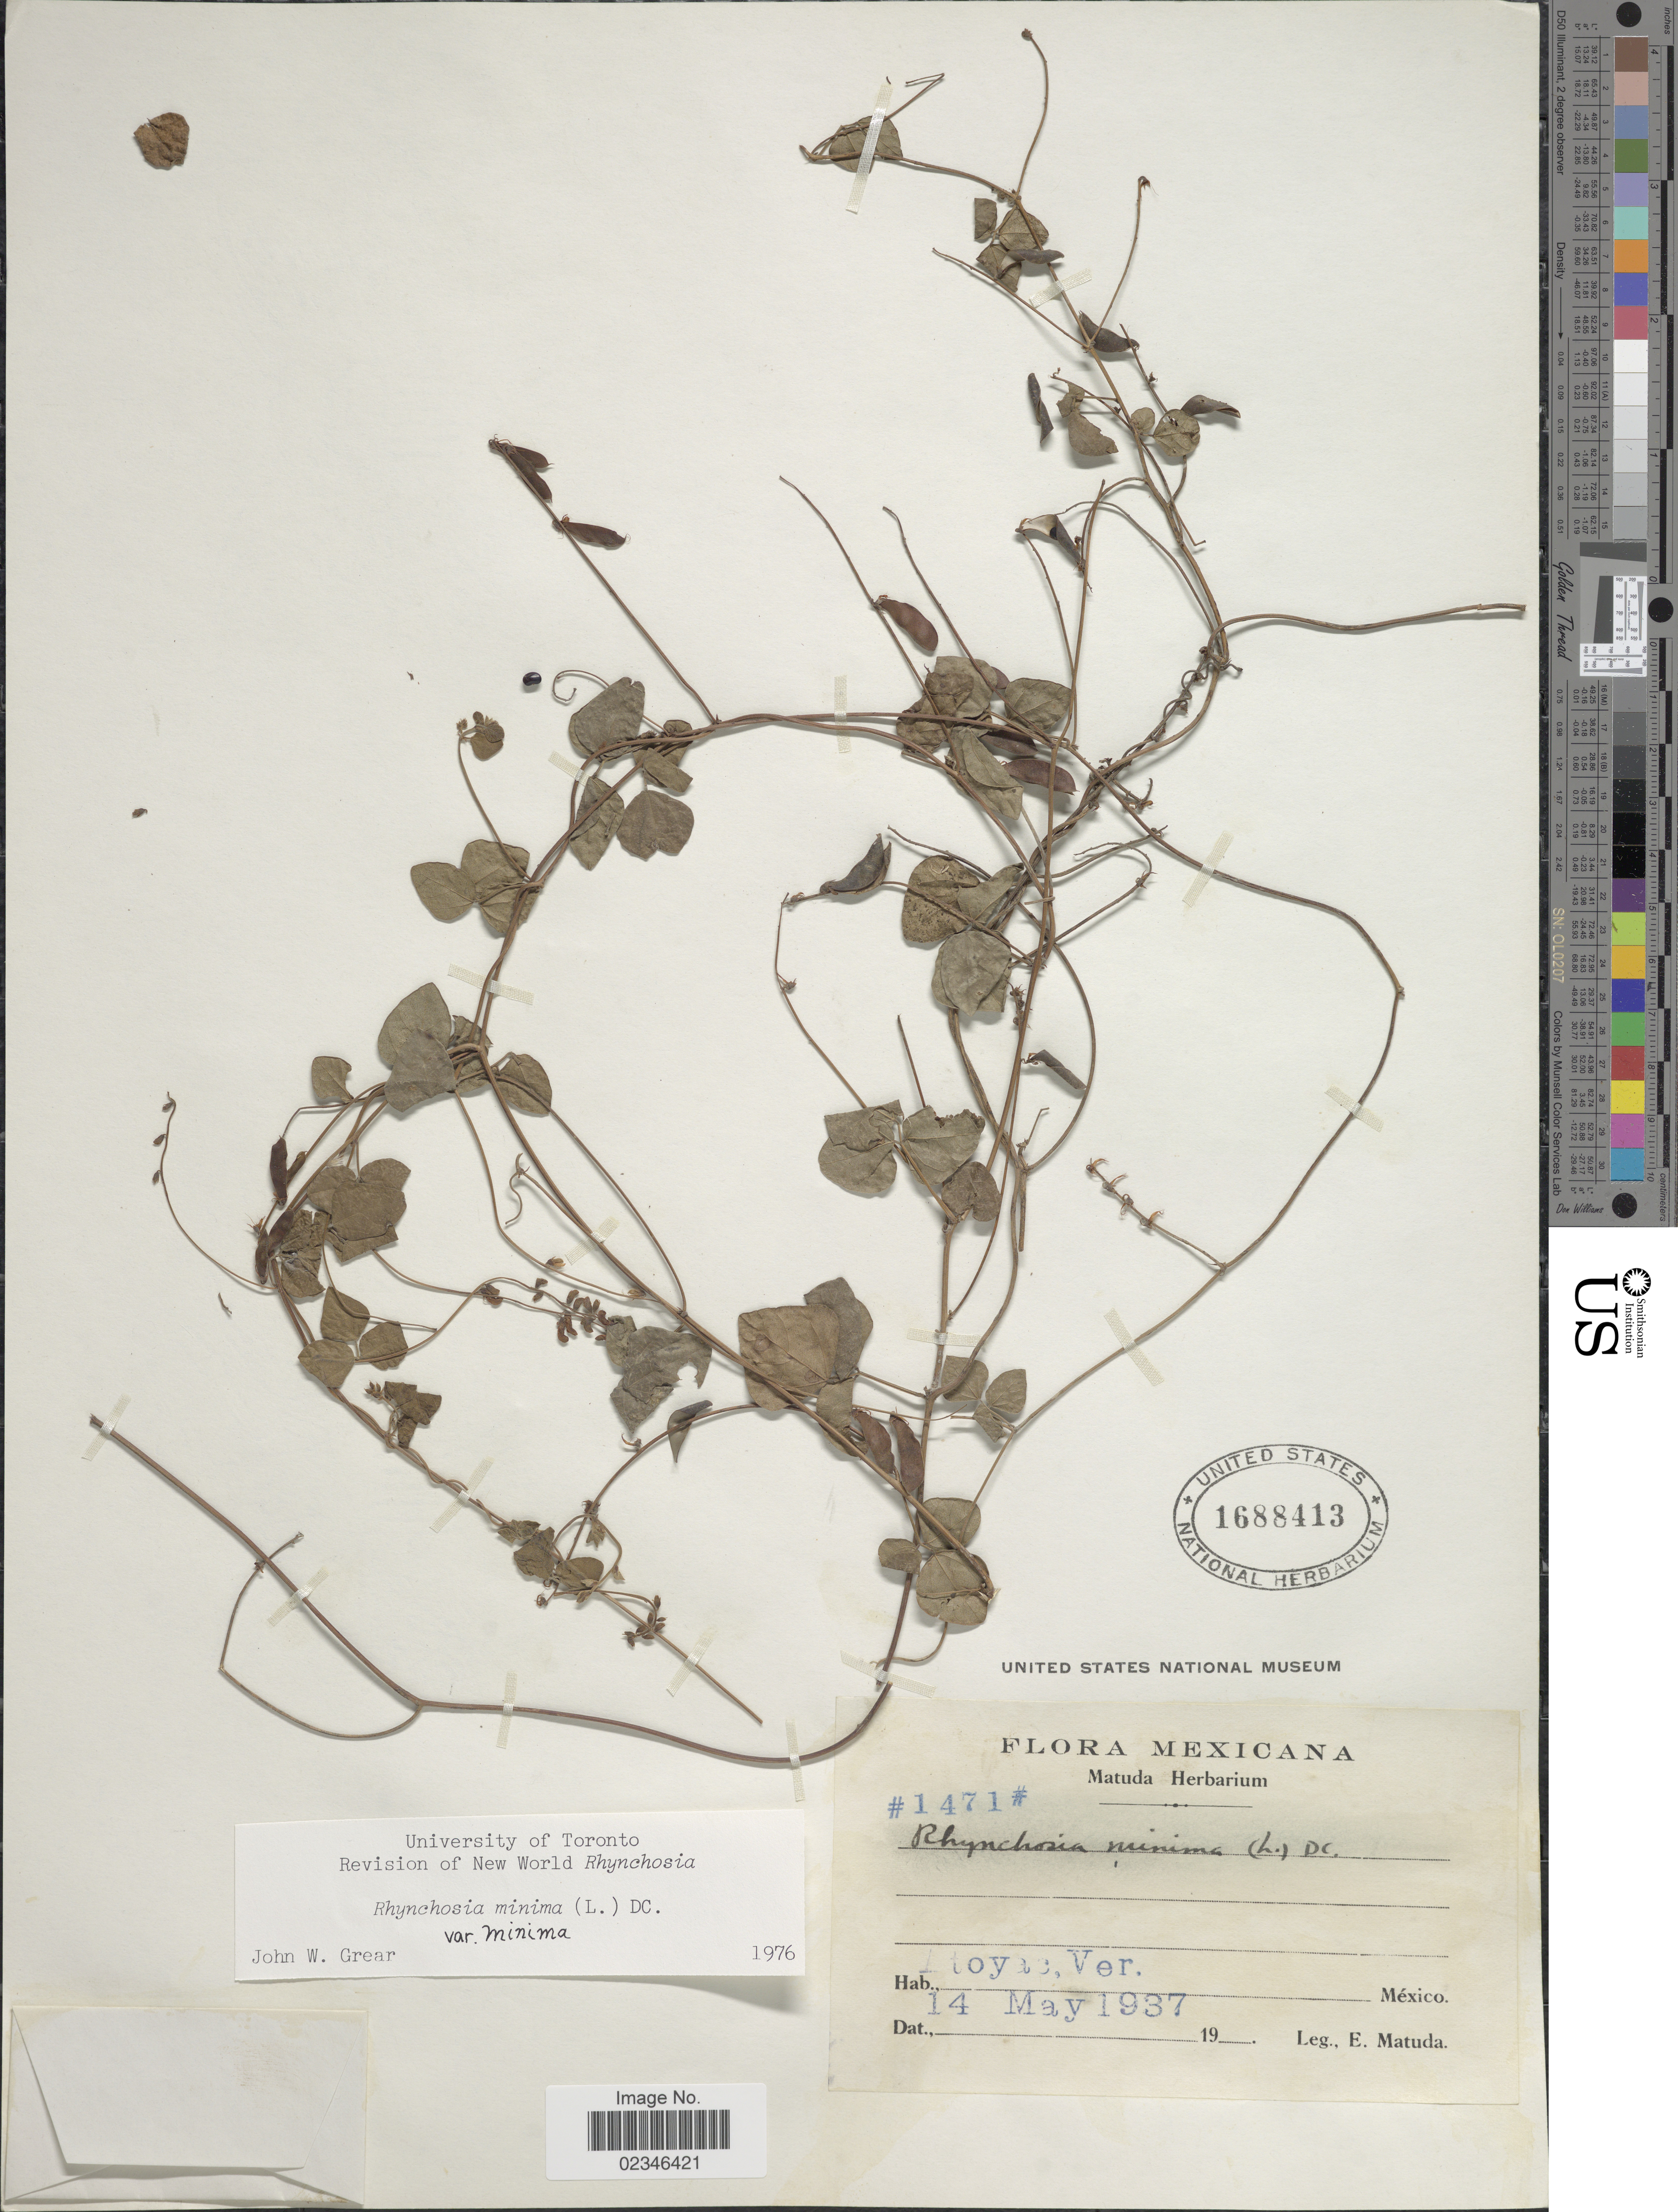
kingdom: Plantae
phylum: Tracheophyta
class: Magnoliopsida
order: Fabales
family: Fabaceae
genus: Rhynchosia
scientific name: Rhynchosia minima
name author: (L.) DC.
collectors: E. Matuda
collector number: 1471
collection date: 1937-05-14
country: Mexico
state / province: Veracruz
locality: Atoyac, Ver., México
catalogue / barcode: US 1688413